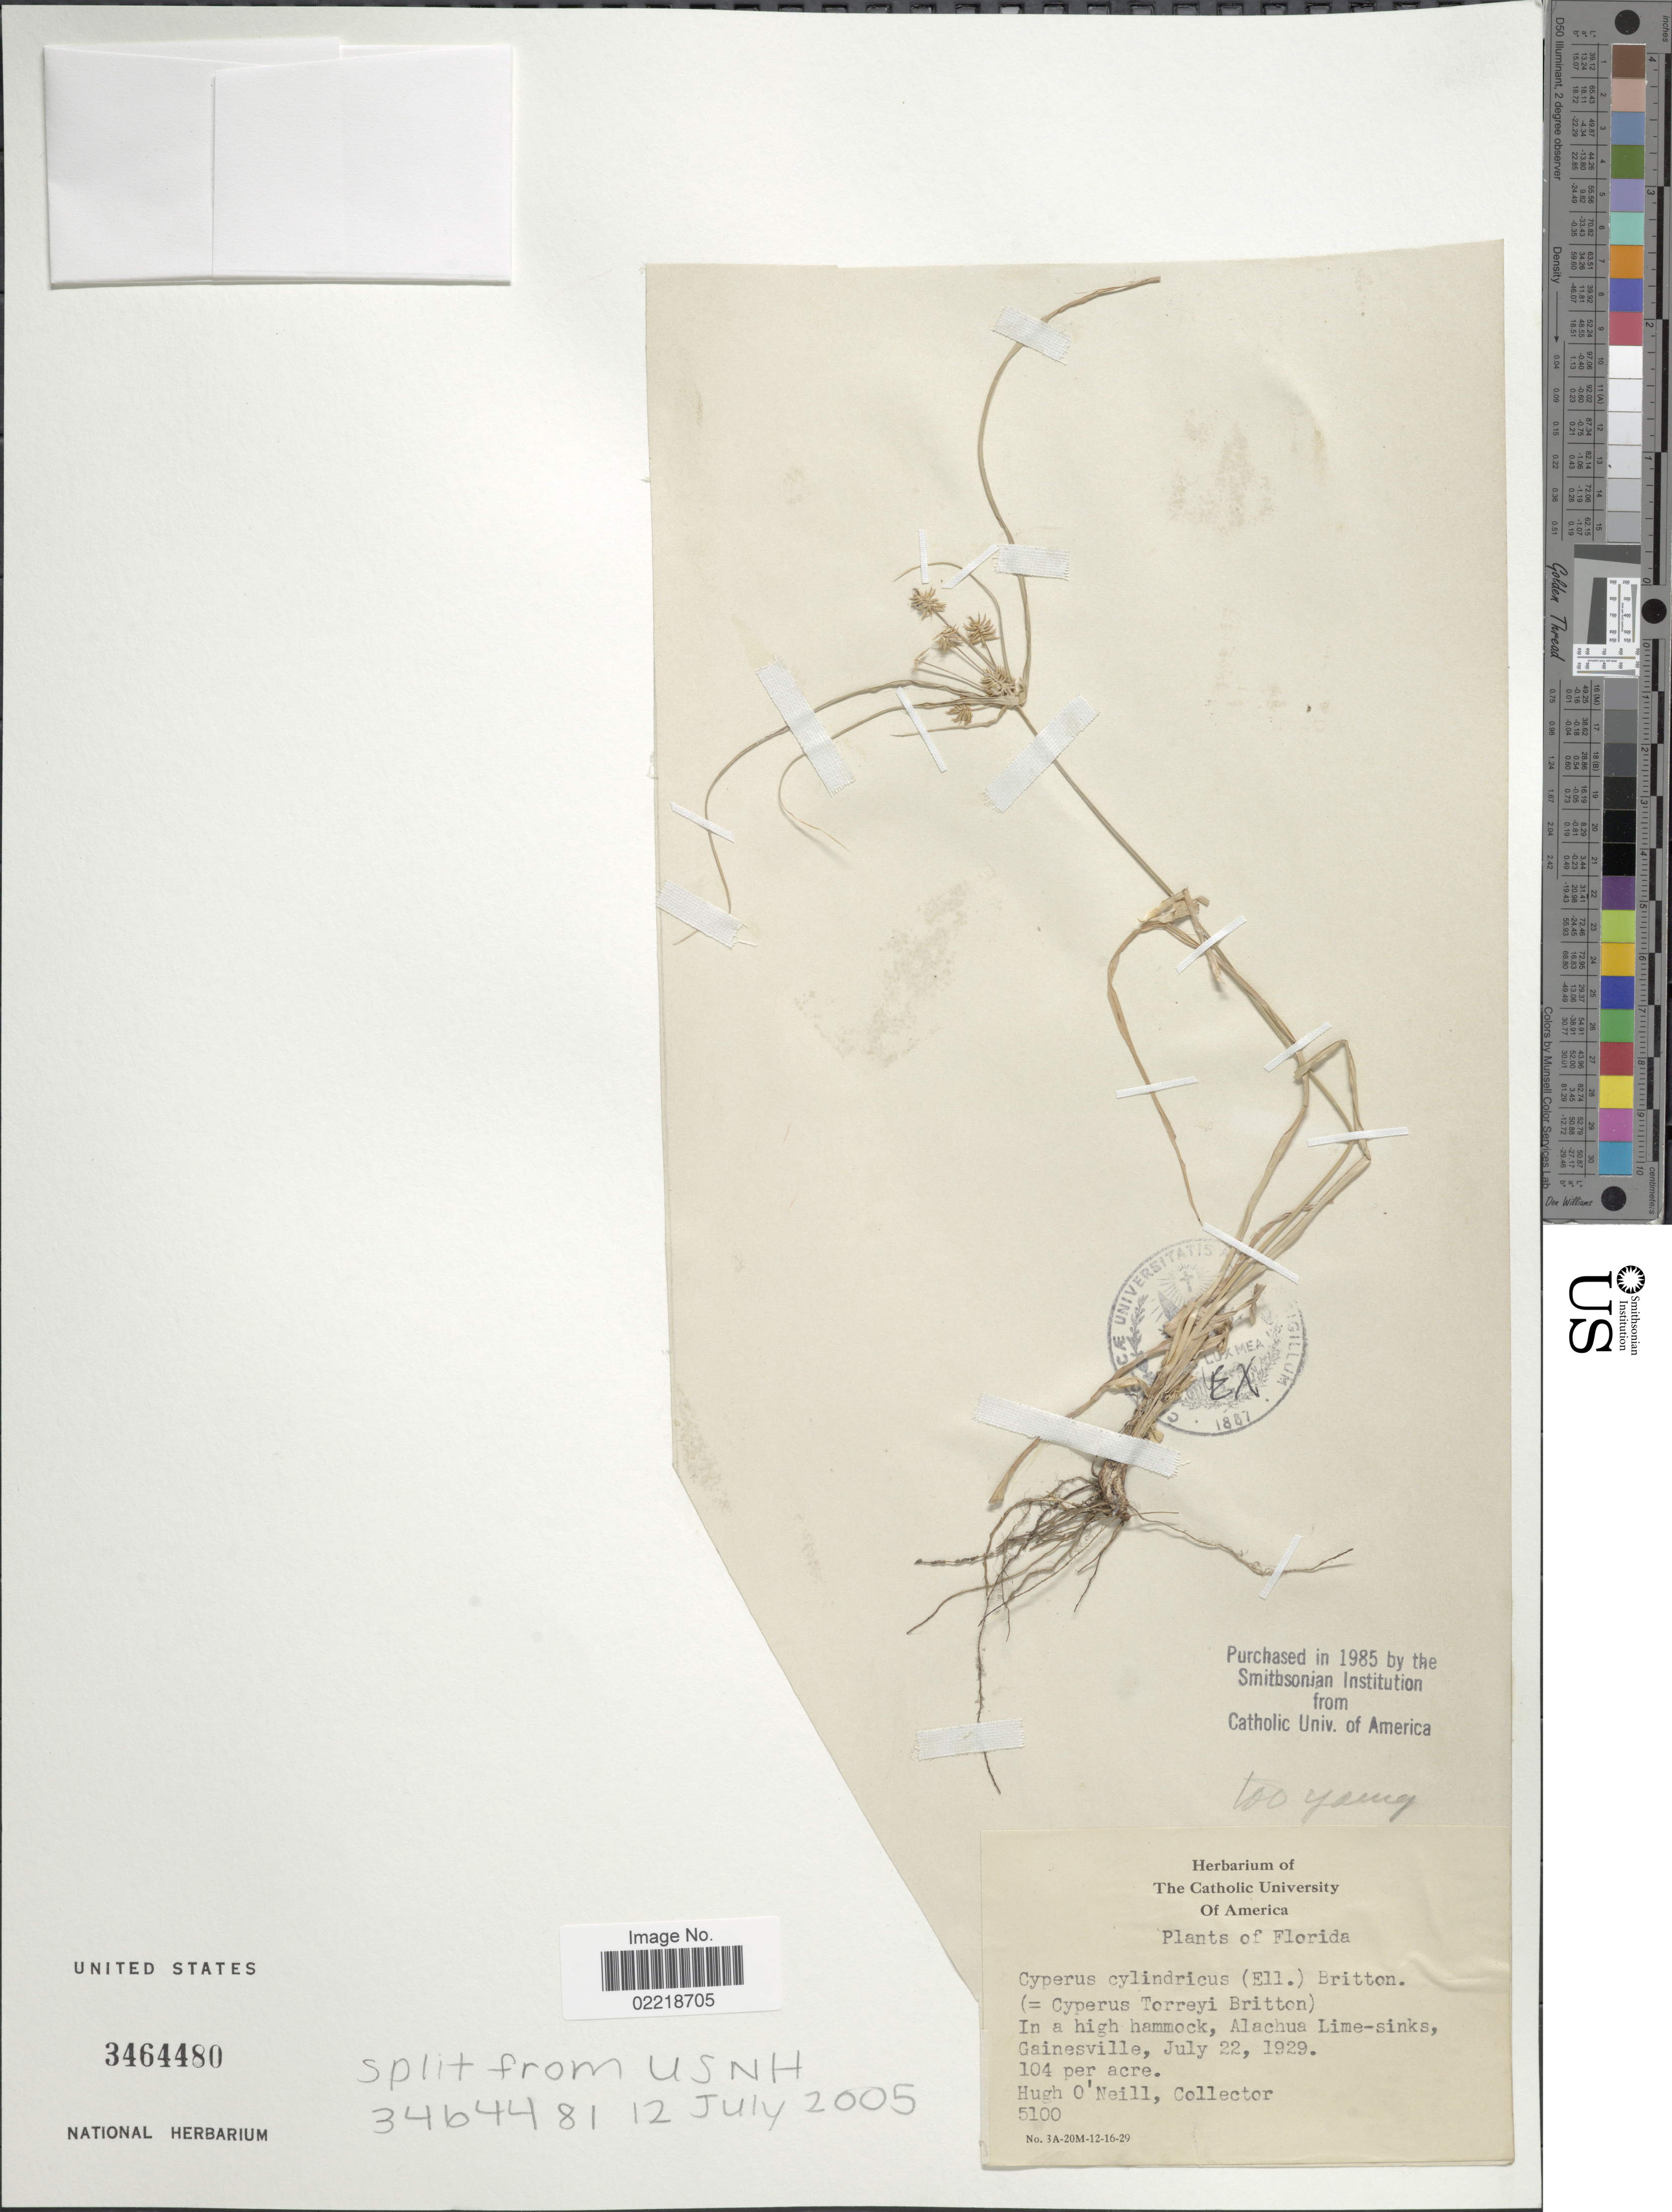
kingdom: Plantae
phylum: Tracheophyta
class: Liliopsida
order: Poales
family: Cyperaceae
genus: Cyperus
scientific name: Cyperus retrorsus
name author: Chapm.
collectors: H. O'Neill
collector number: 5100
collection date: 1929-07-22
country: United States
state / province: Florida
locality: Alachua Lime-sinks, Gainesville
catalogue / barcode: US 3464480